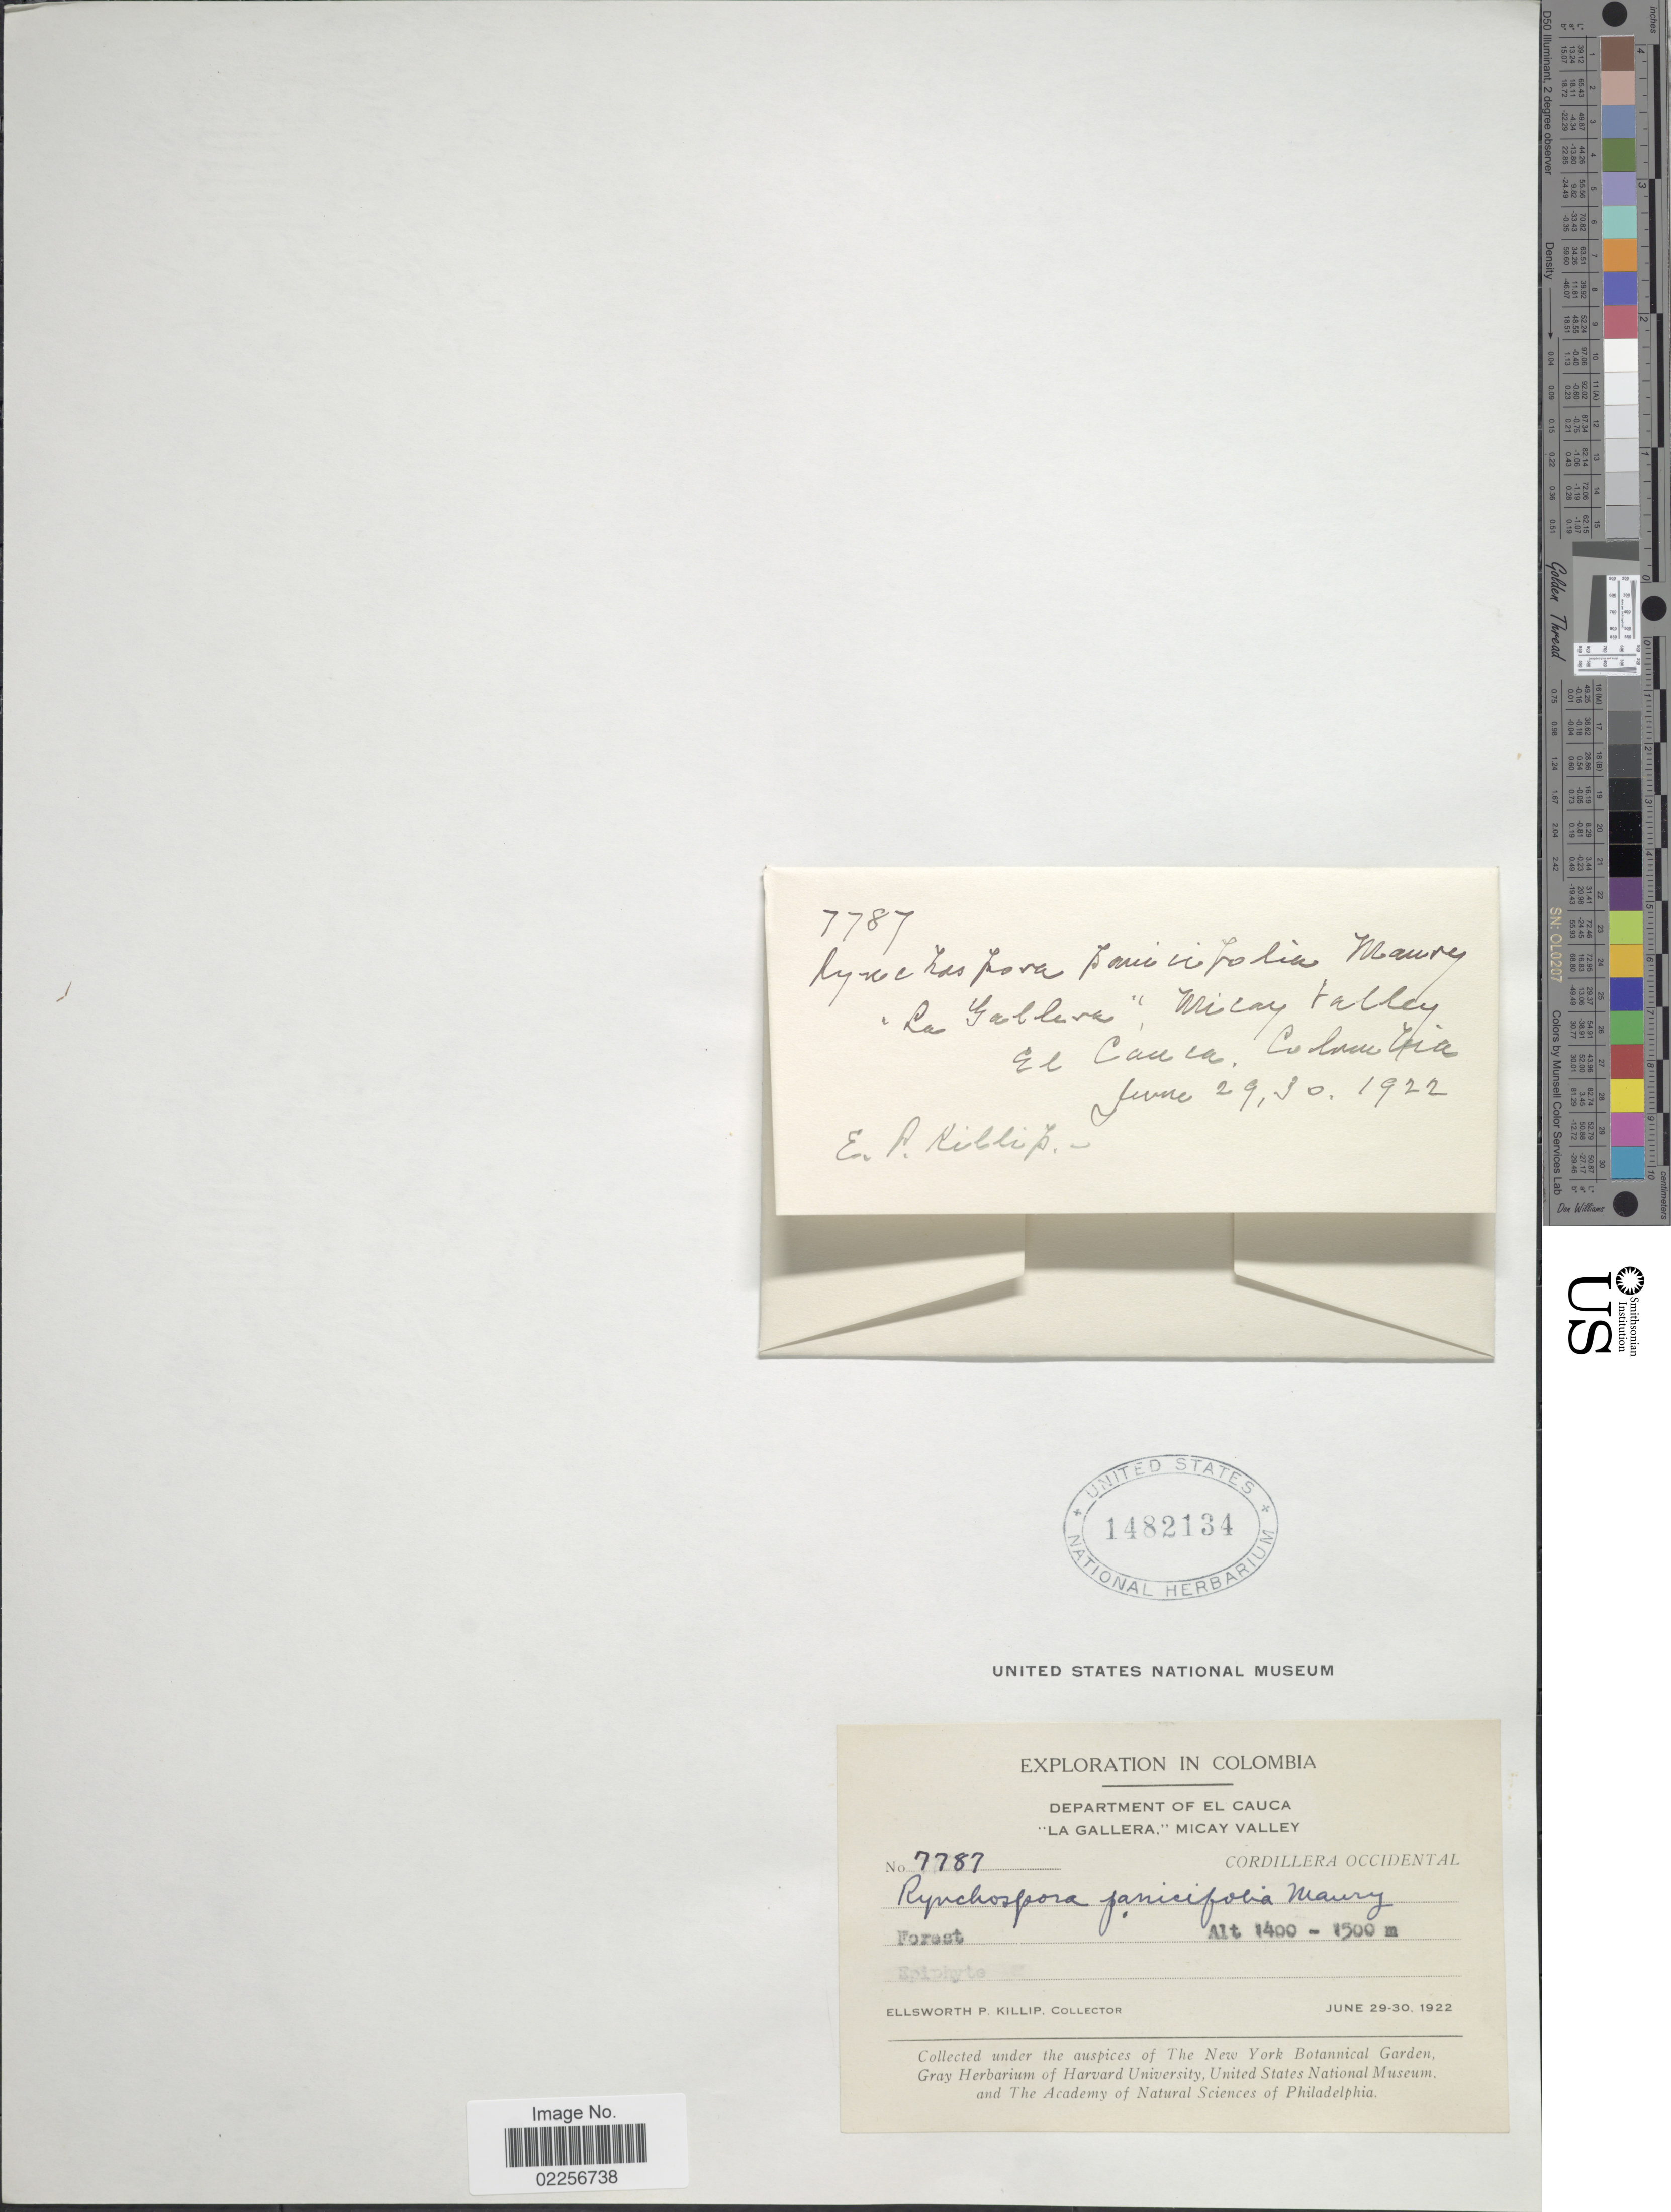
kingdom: Plantae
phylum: Tracheophyta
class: Liliopsida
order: Poales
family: Cyperaceae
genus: Rhynchospora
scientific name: Rhynchospora panicifolia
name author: Maury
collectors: E. P. Killip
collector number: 7787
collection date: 1922-06-29/1922-06-30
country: Colombia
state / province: Cauca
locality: Department of El Cauca, La Gallera, Micay Valley, Cordillera Occidental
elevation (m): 1400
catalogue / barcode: US 1482134